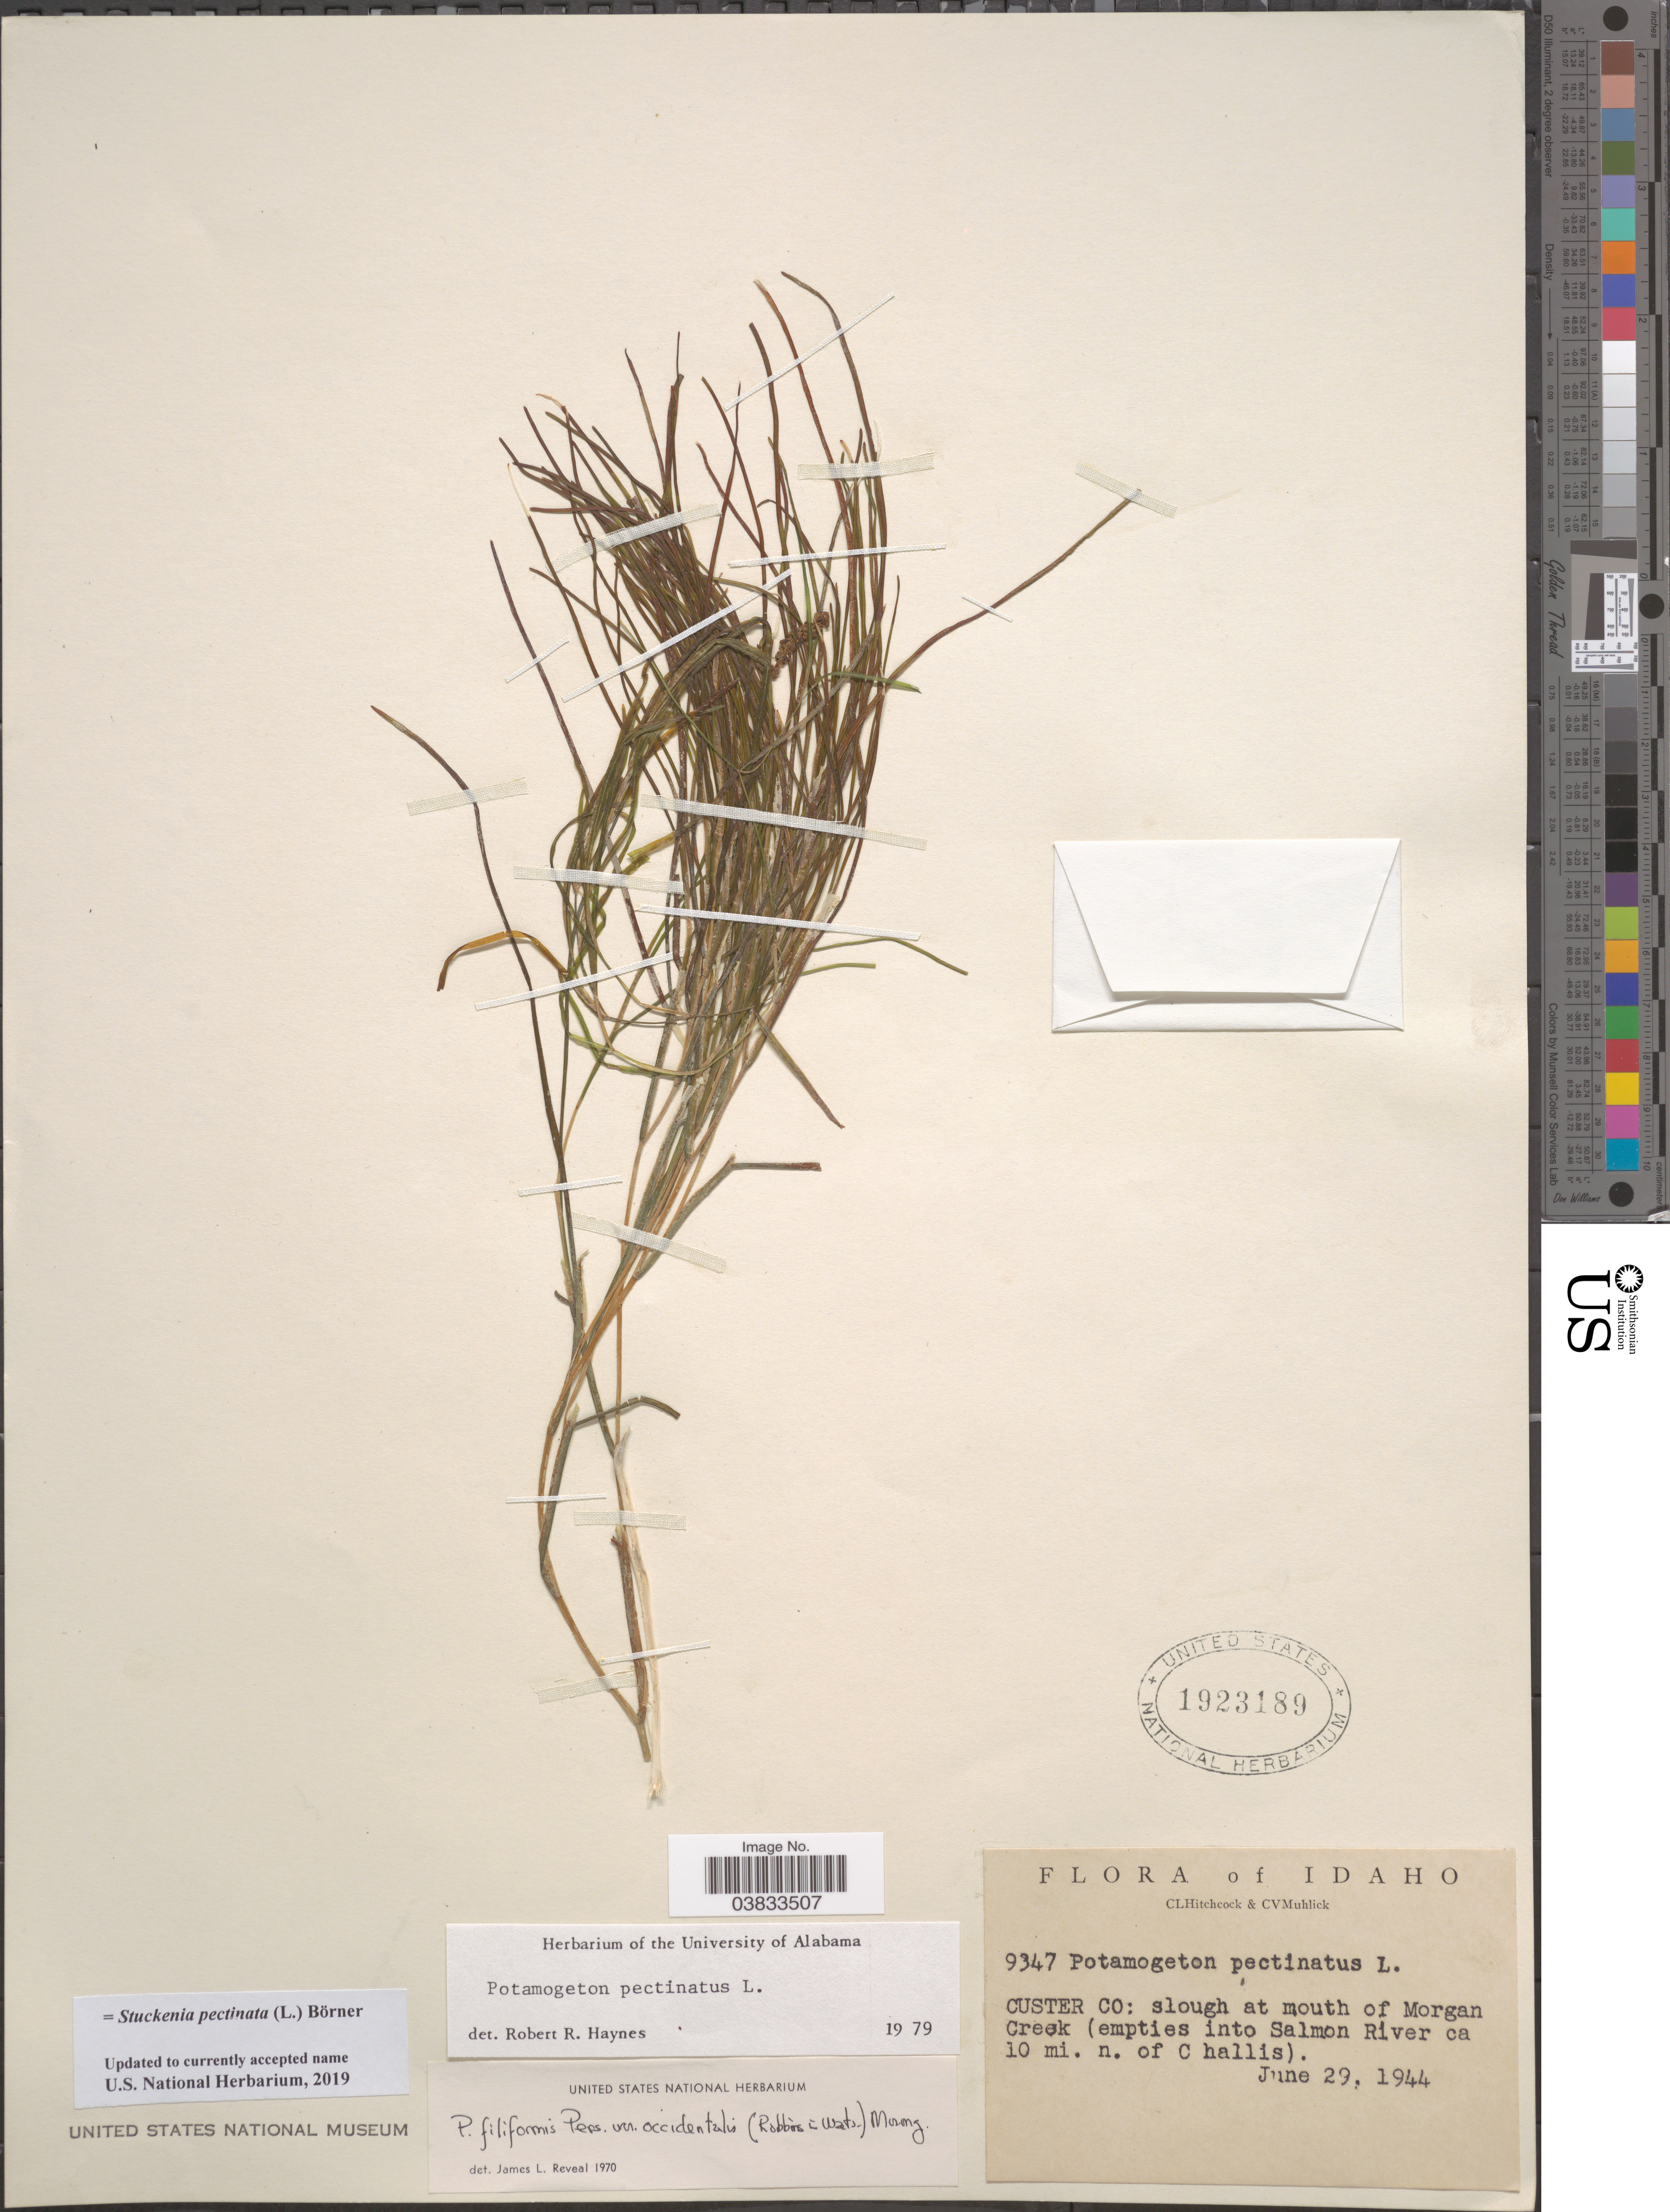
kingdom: Plantae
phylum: Tracheophyta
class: Liliopsida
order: Alismatales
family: Potamogetonaceae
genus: Stuckenia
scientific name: Stuckenia pectinata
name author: (L.) Börner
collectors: C. L. Hitchcock & C. V. Muhlick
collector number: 9347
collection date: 1944-06-29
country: United States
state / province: Idaho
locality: Custer Co: slough at mouth of Morgan Creek (empties into Salmon River ca 10 mi. n. of C hallis).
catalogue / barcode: US 1923189